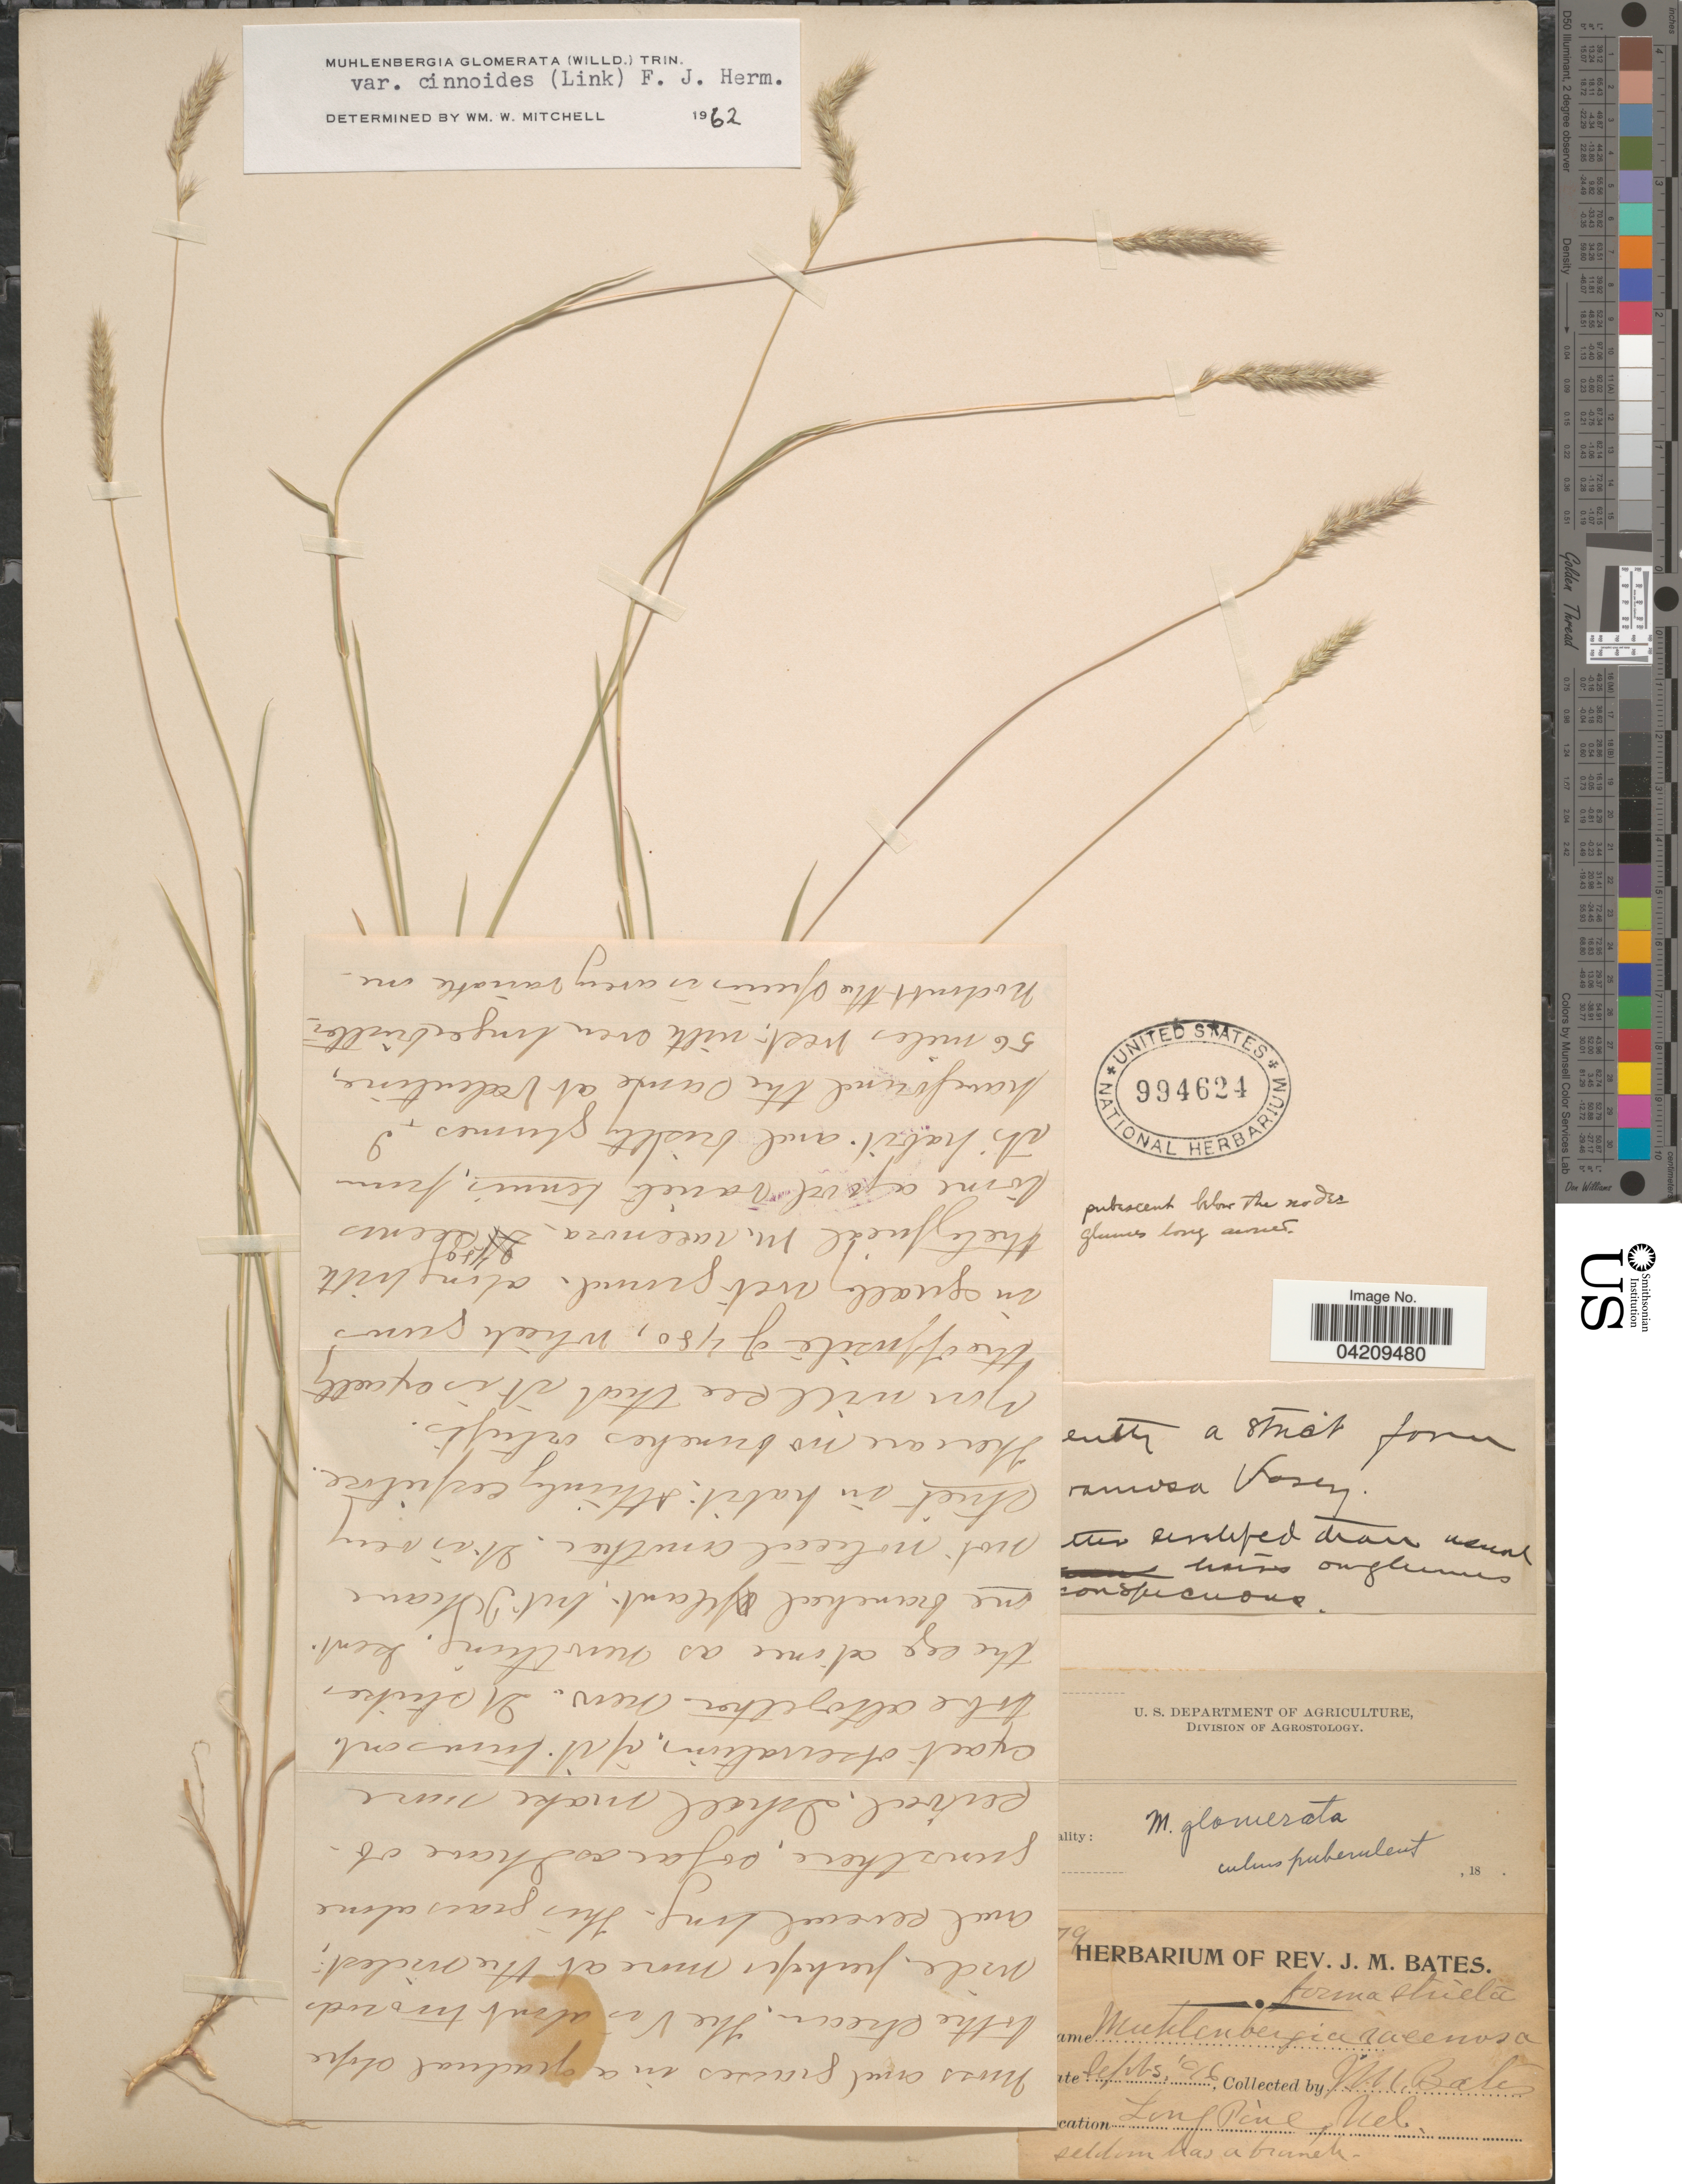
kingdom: Plantae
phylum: Tracheophyta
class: Liliopsida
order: Poales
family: Poaceae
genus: Muhlenbergia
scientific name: Muhlenbergia glomerata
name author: (Willd.) Trin.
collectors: J. Bates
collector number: !9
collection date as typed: Transcribed d/m/y: /9/96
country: United States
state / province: Nebraska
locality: Long Pine.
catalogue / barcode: US 994624